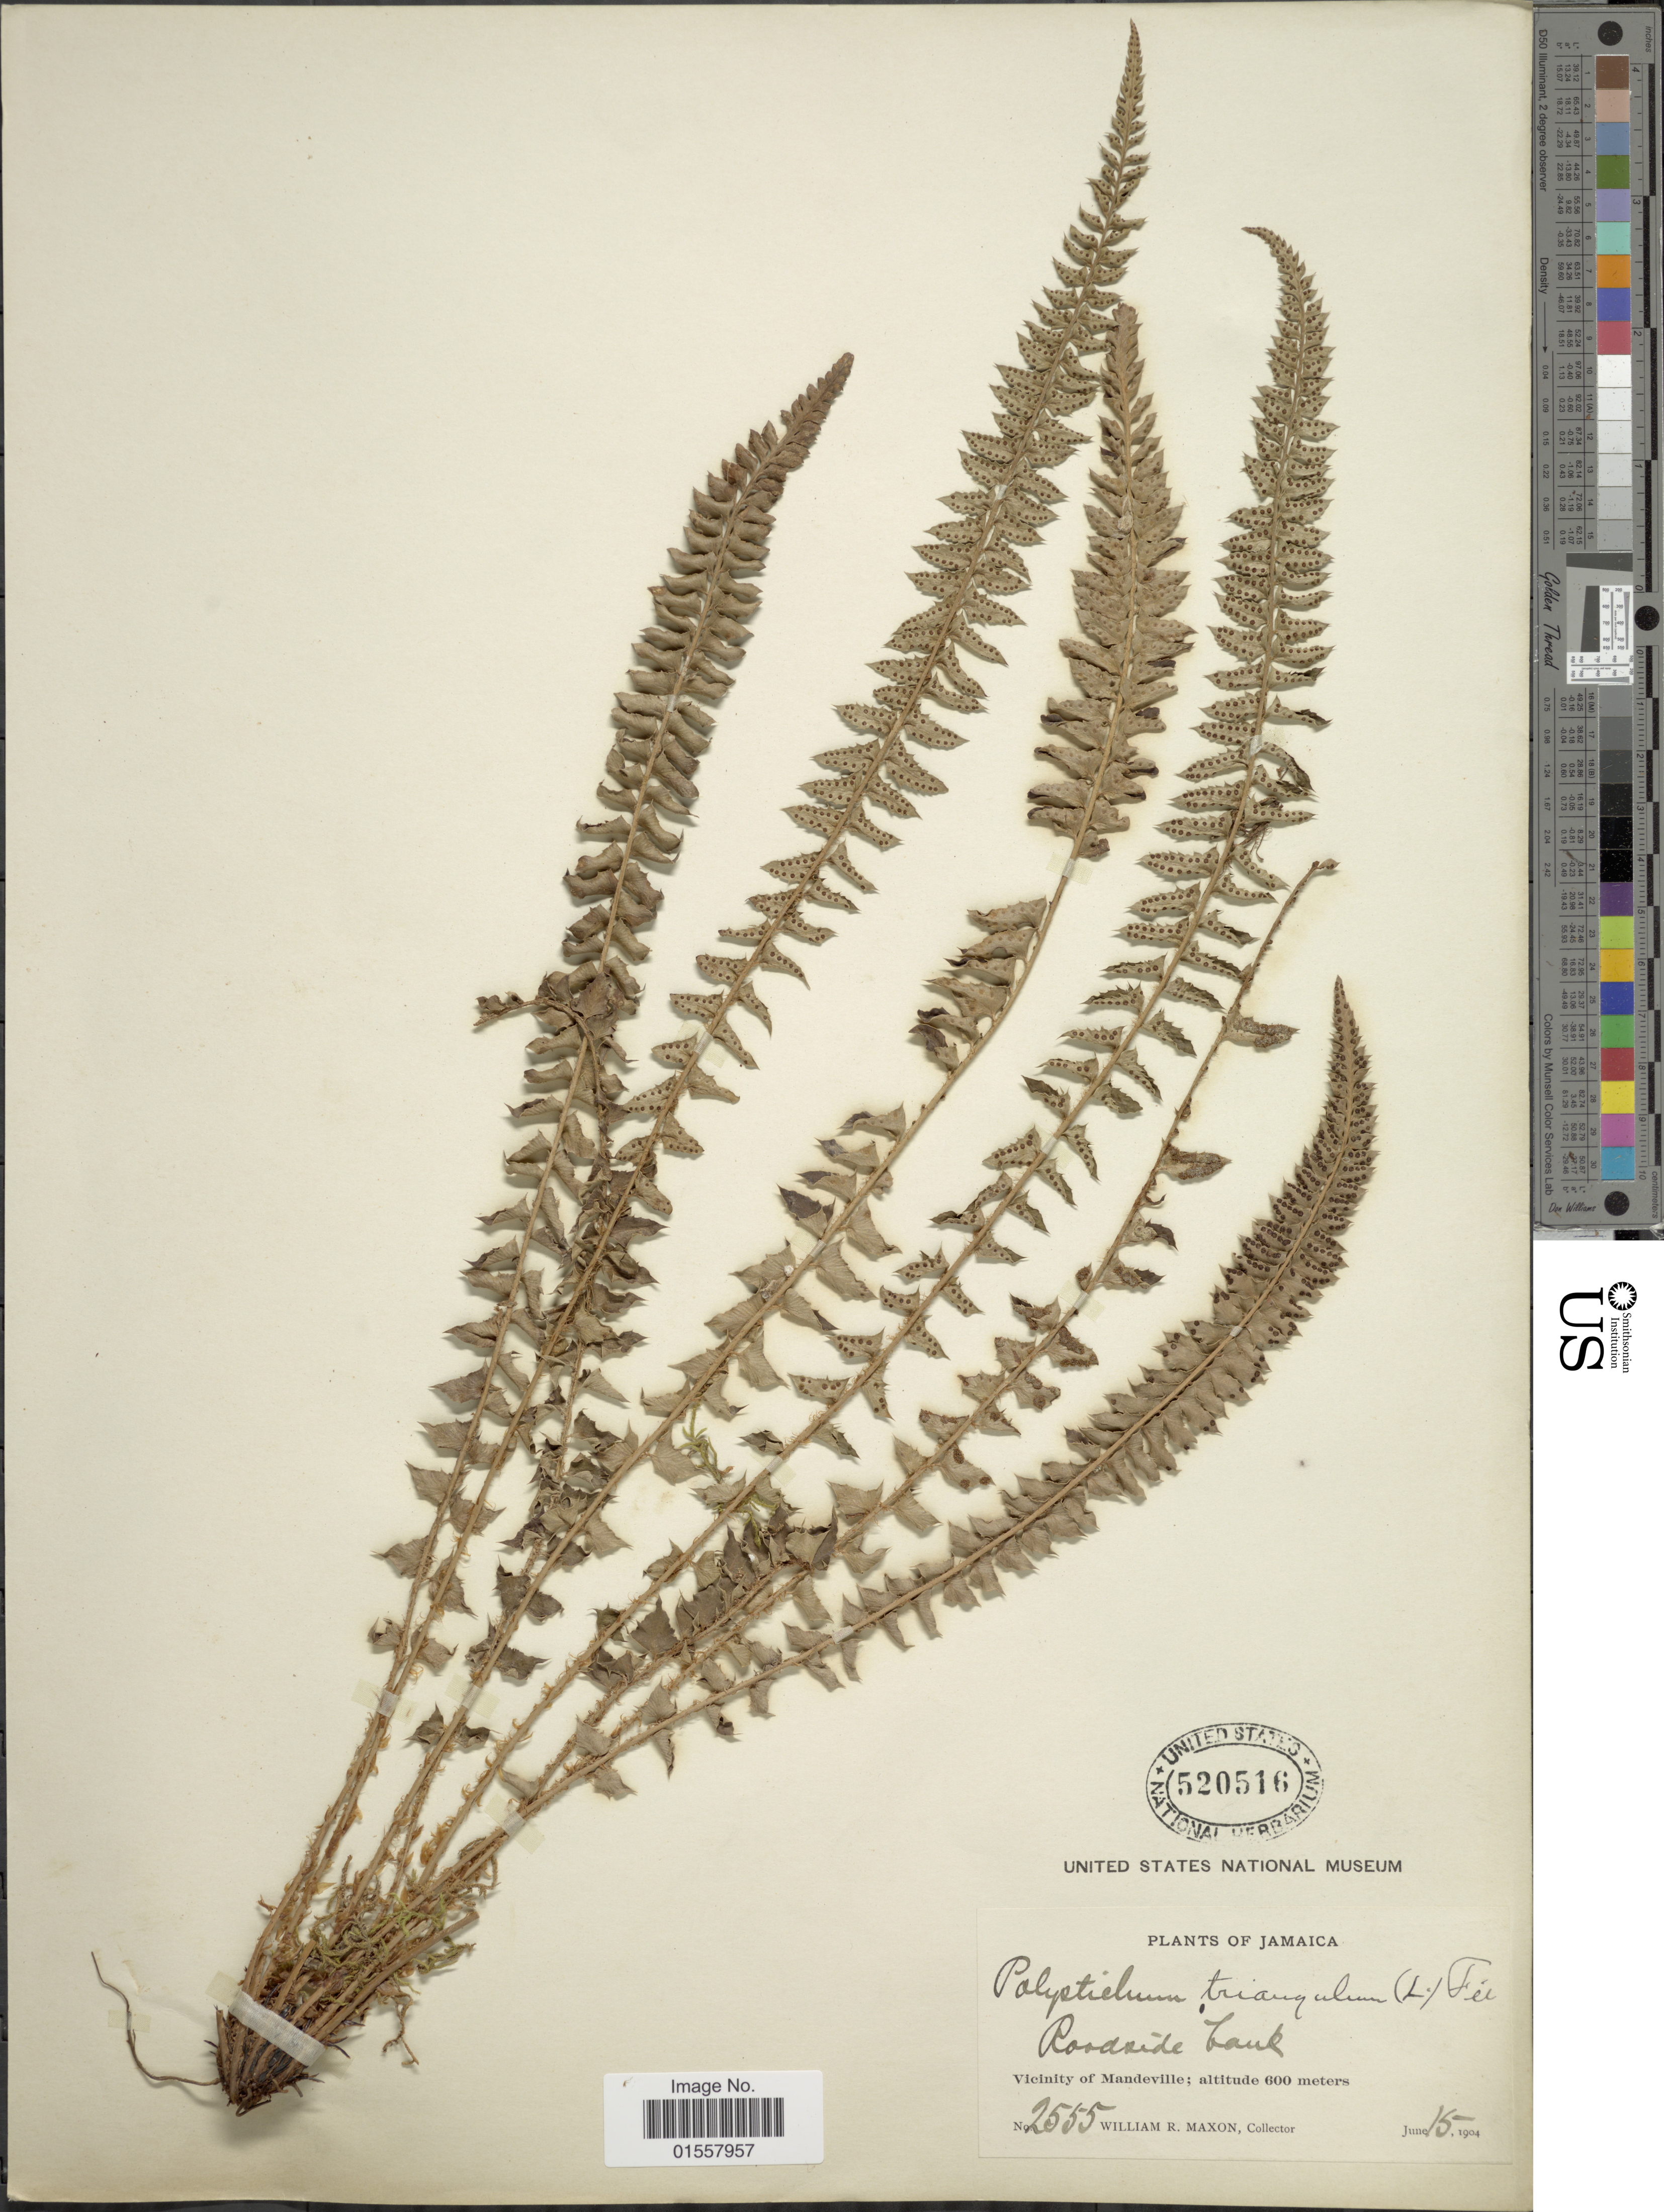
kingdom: Plantae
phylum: Tracheophyta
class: Polypodiopsida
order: Polypodiales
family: Dryopteridaceae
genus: Polystichum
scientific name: Polystichum echinatum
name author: (J.F. Gmel.) C. Chr.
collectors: W. R. Maxon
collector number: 2555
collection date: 1904-06-15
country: Jamaica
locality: Vicinity of Mandeville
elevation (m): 600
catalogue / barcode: US 520516